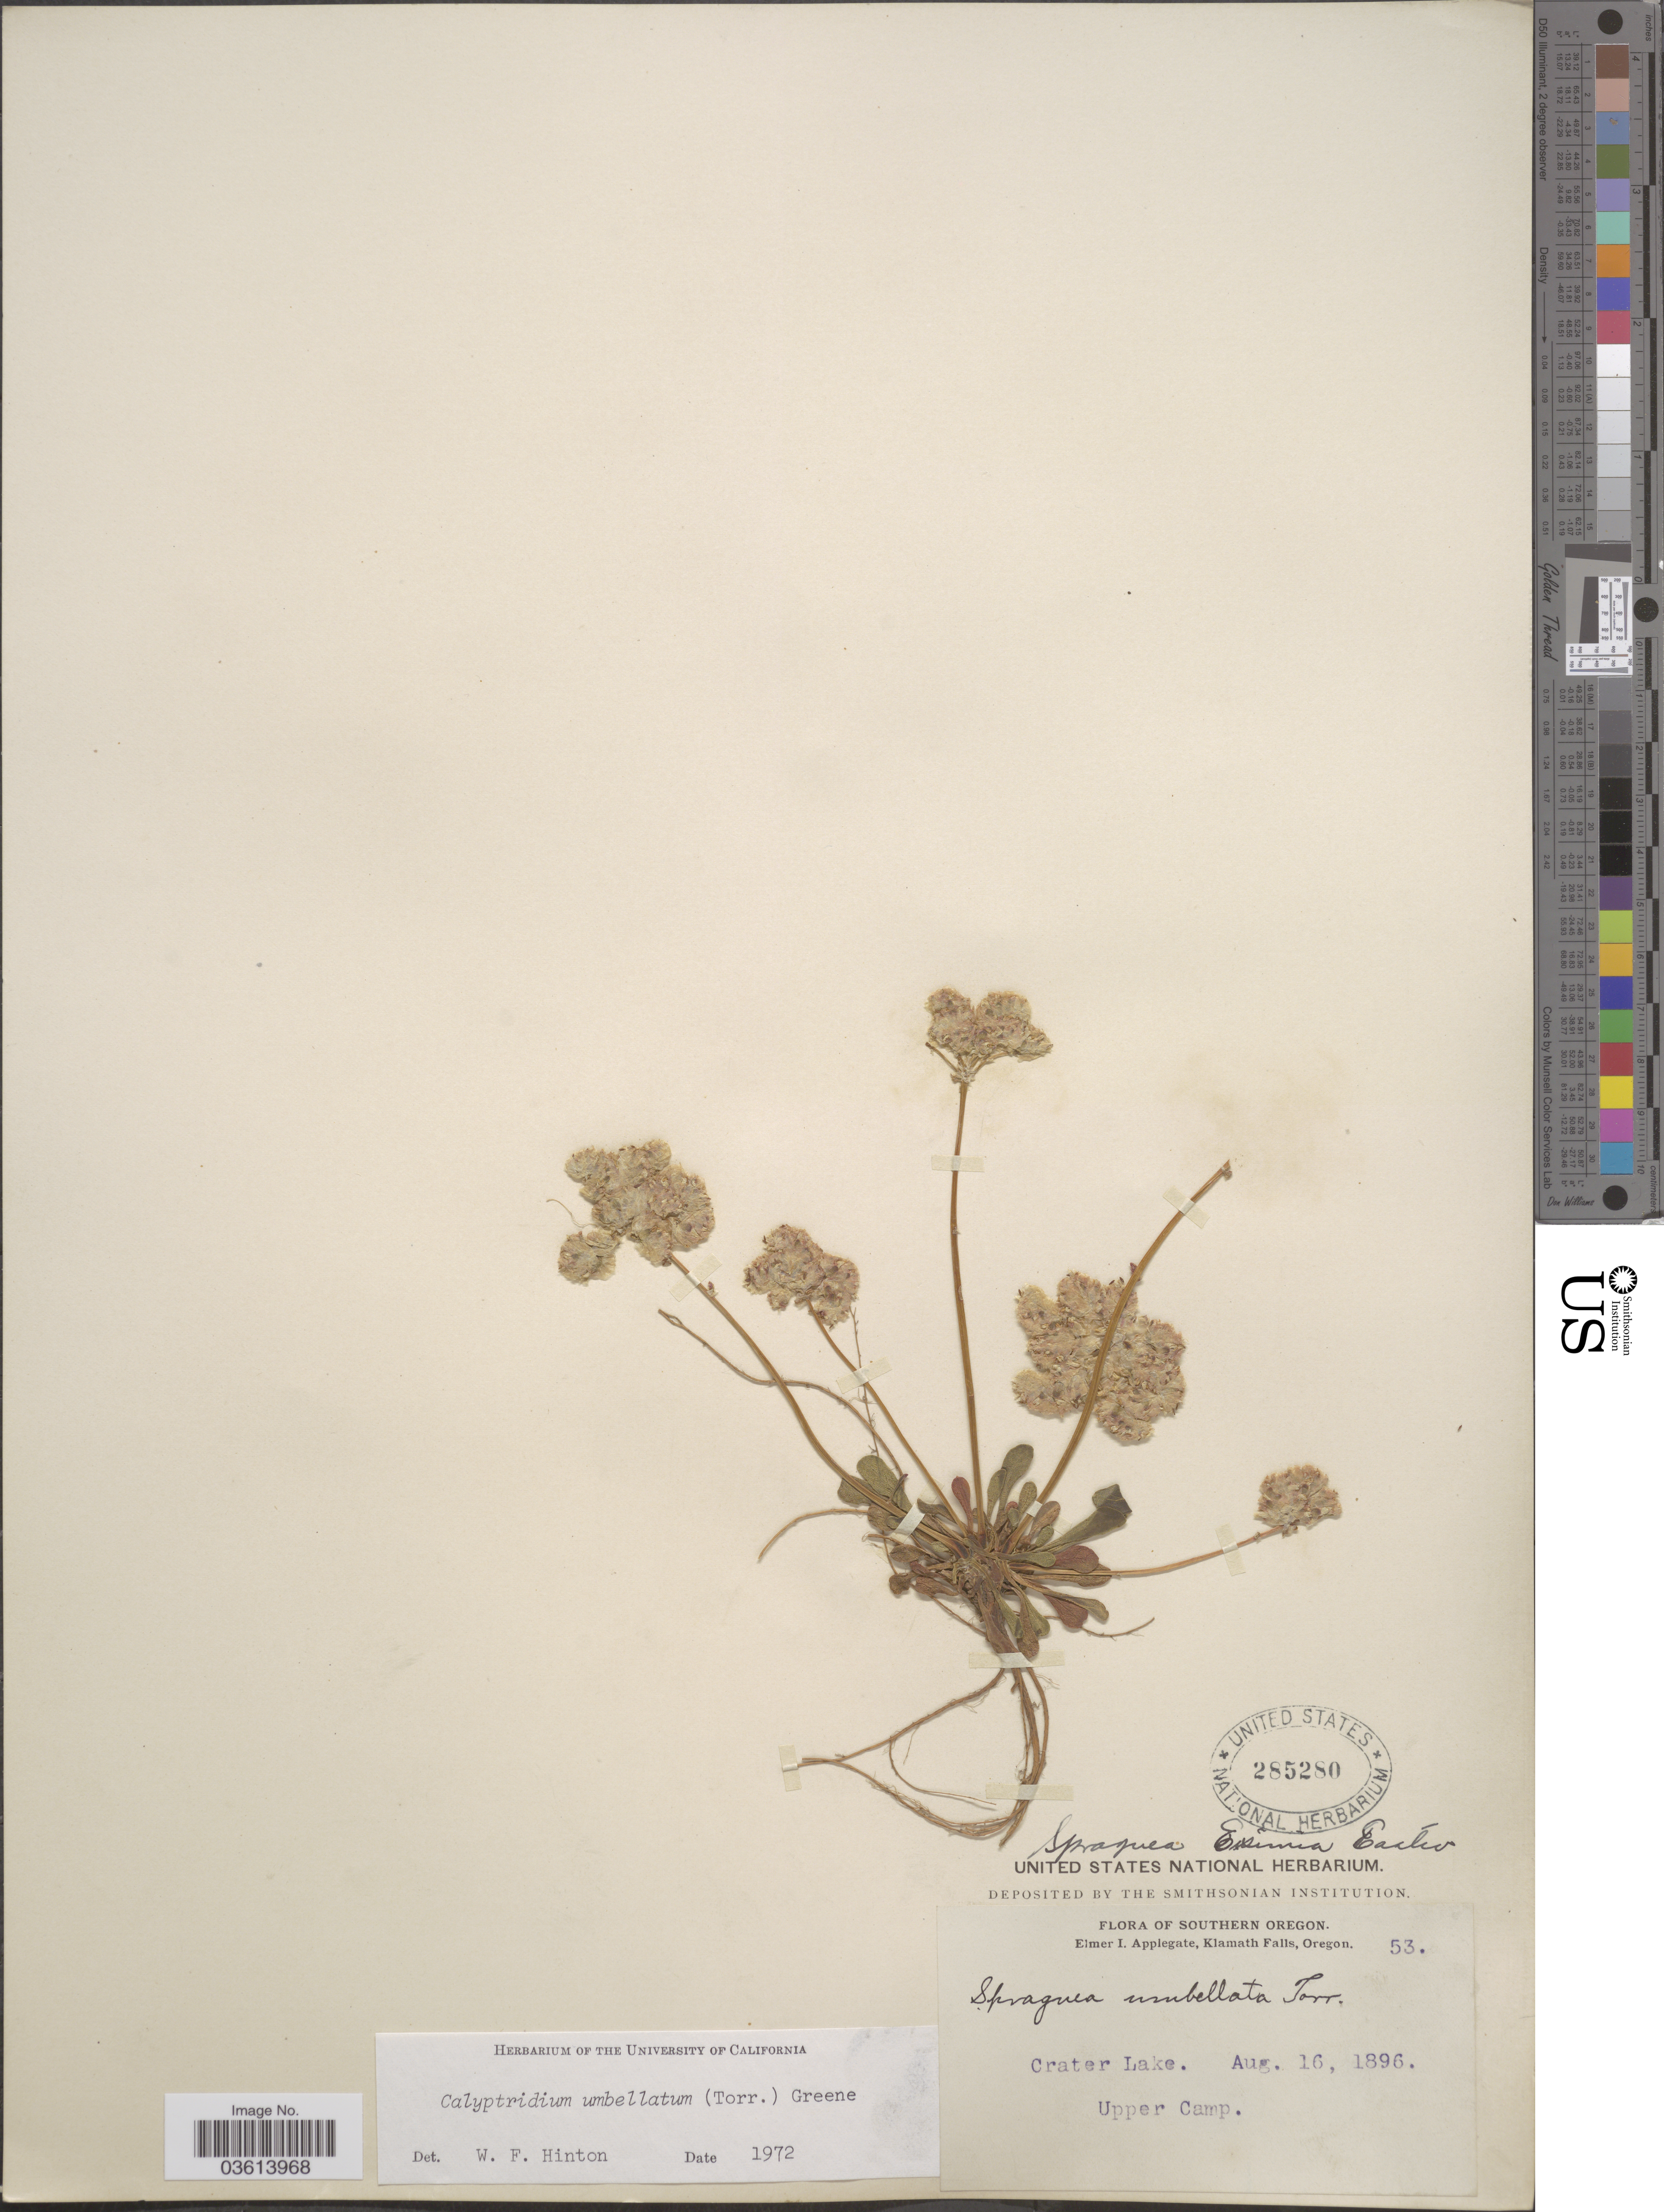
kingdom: Plantae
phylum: Tracheophyta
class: Magnoliopsida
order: Caryophyllales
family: Montiaceae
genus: Calyptridium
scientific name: Calyptridium umbellatum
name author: (Torr.) Greene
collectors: E. I. Applegate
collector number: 53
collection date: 1896-08-16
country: United States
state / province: Oregon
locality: Southern Oregon. Crater Lake. Upper Camp.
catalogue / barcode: US 285280